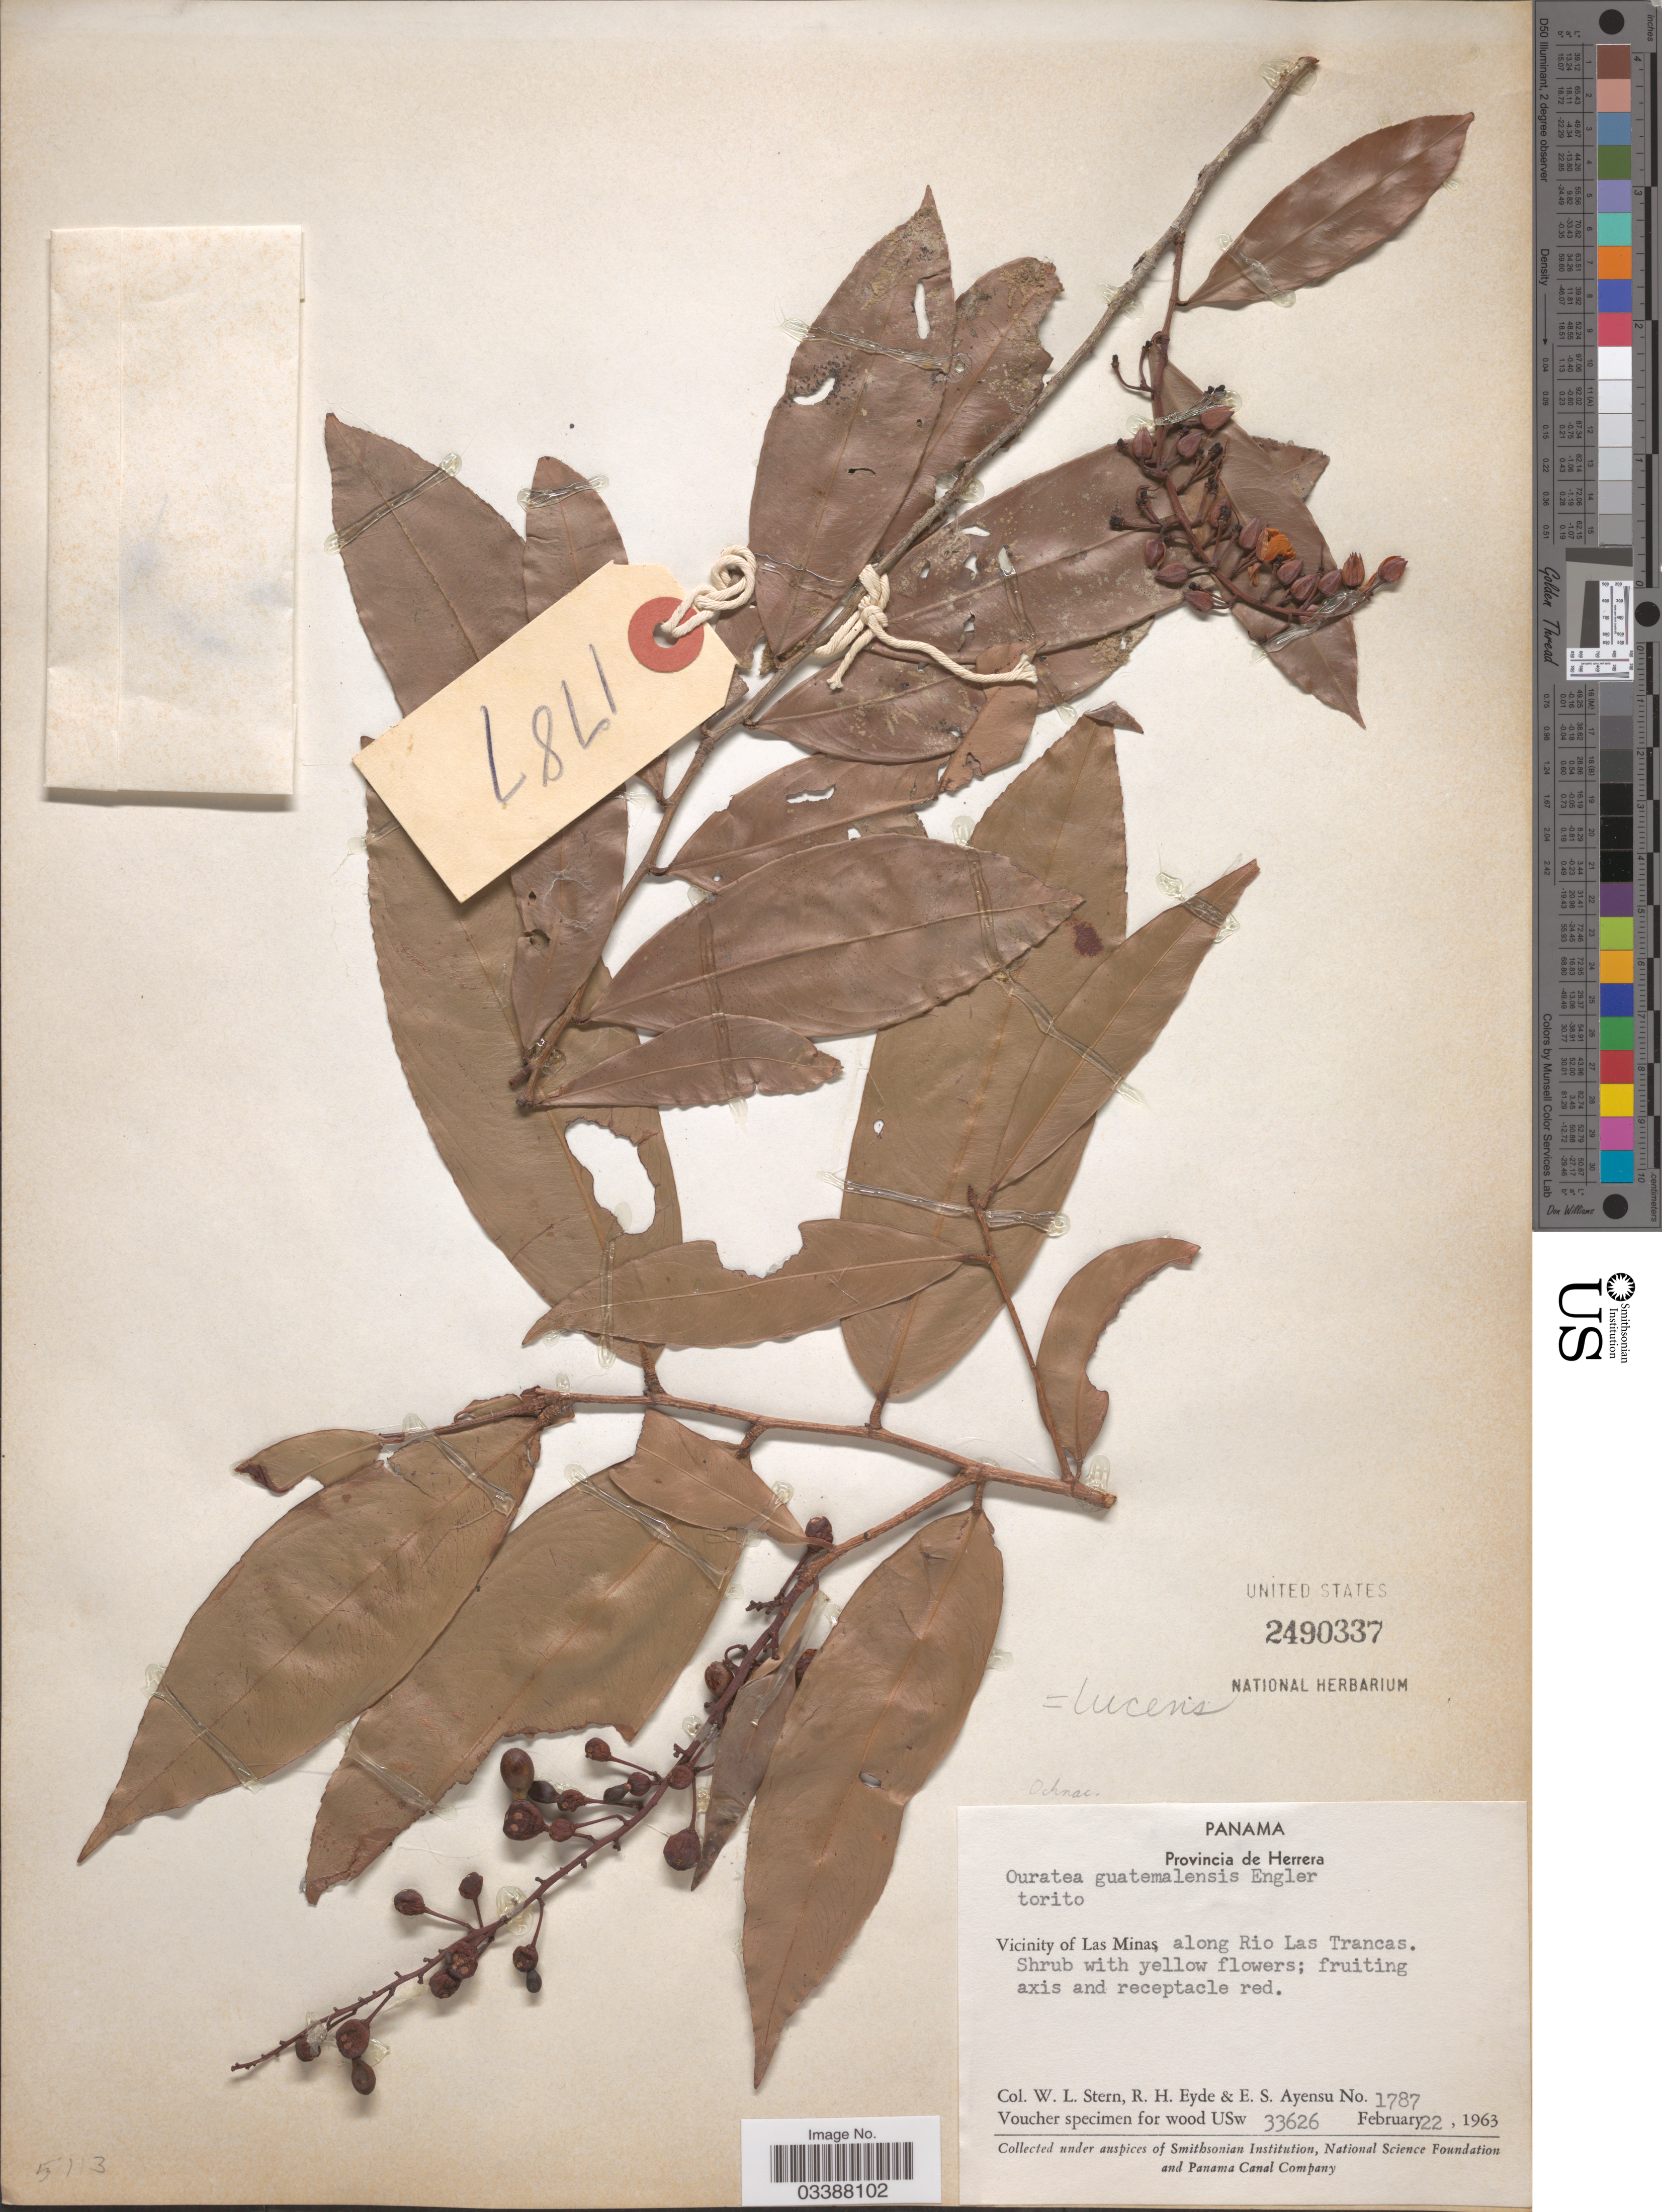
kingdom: Plantae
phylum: Tracheophyta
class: Magnoliopsida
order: Malpighiales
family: Ochnaceae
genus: Ouratea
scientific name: Ouratea lucens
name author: (Kunth) Engl.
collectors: W. L. Stern, R. H. Eyde & E. S. Ayensu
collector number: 1787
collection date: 1963-02-22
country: Panama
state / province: Herrera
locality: Vicinity of Las Minas, along Rio Las Trancas.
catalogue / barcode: US 2490337